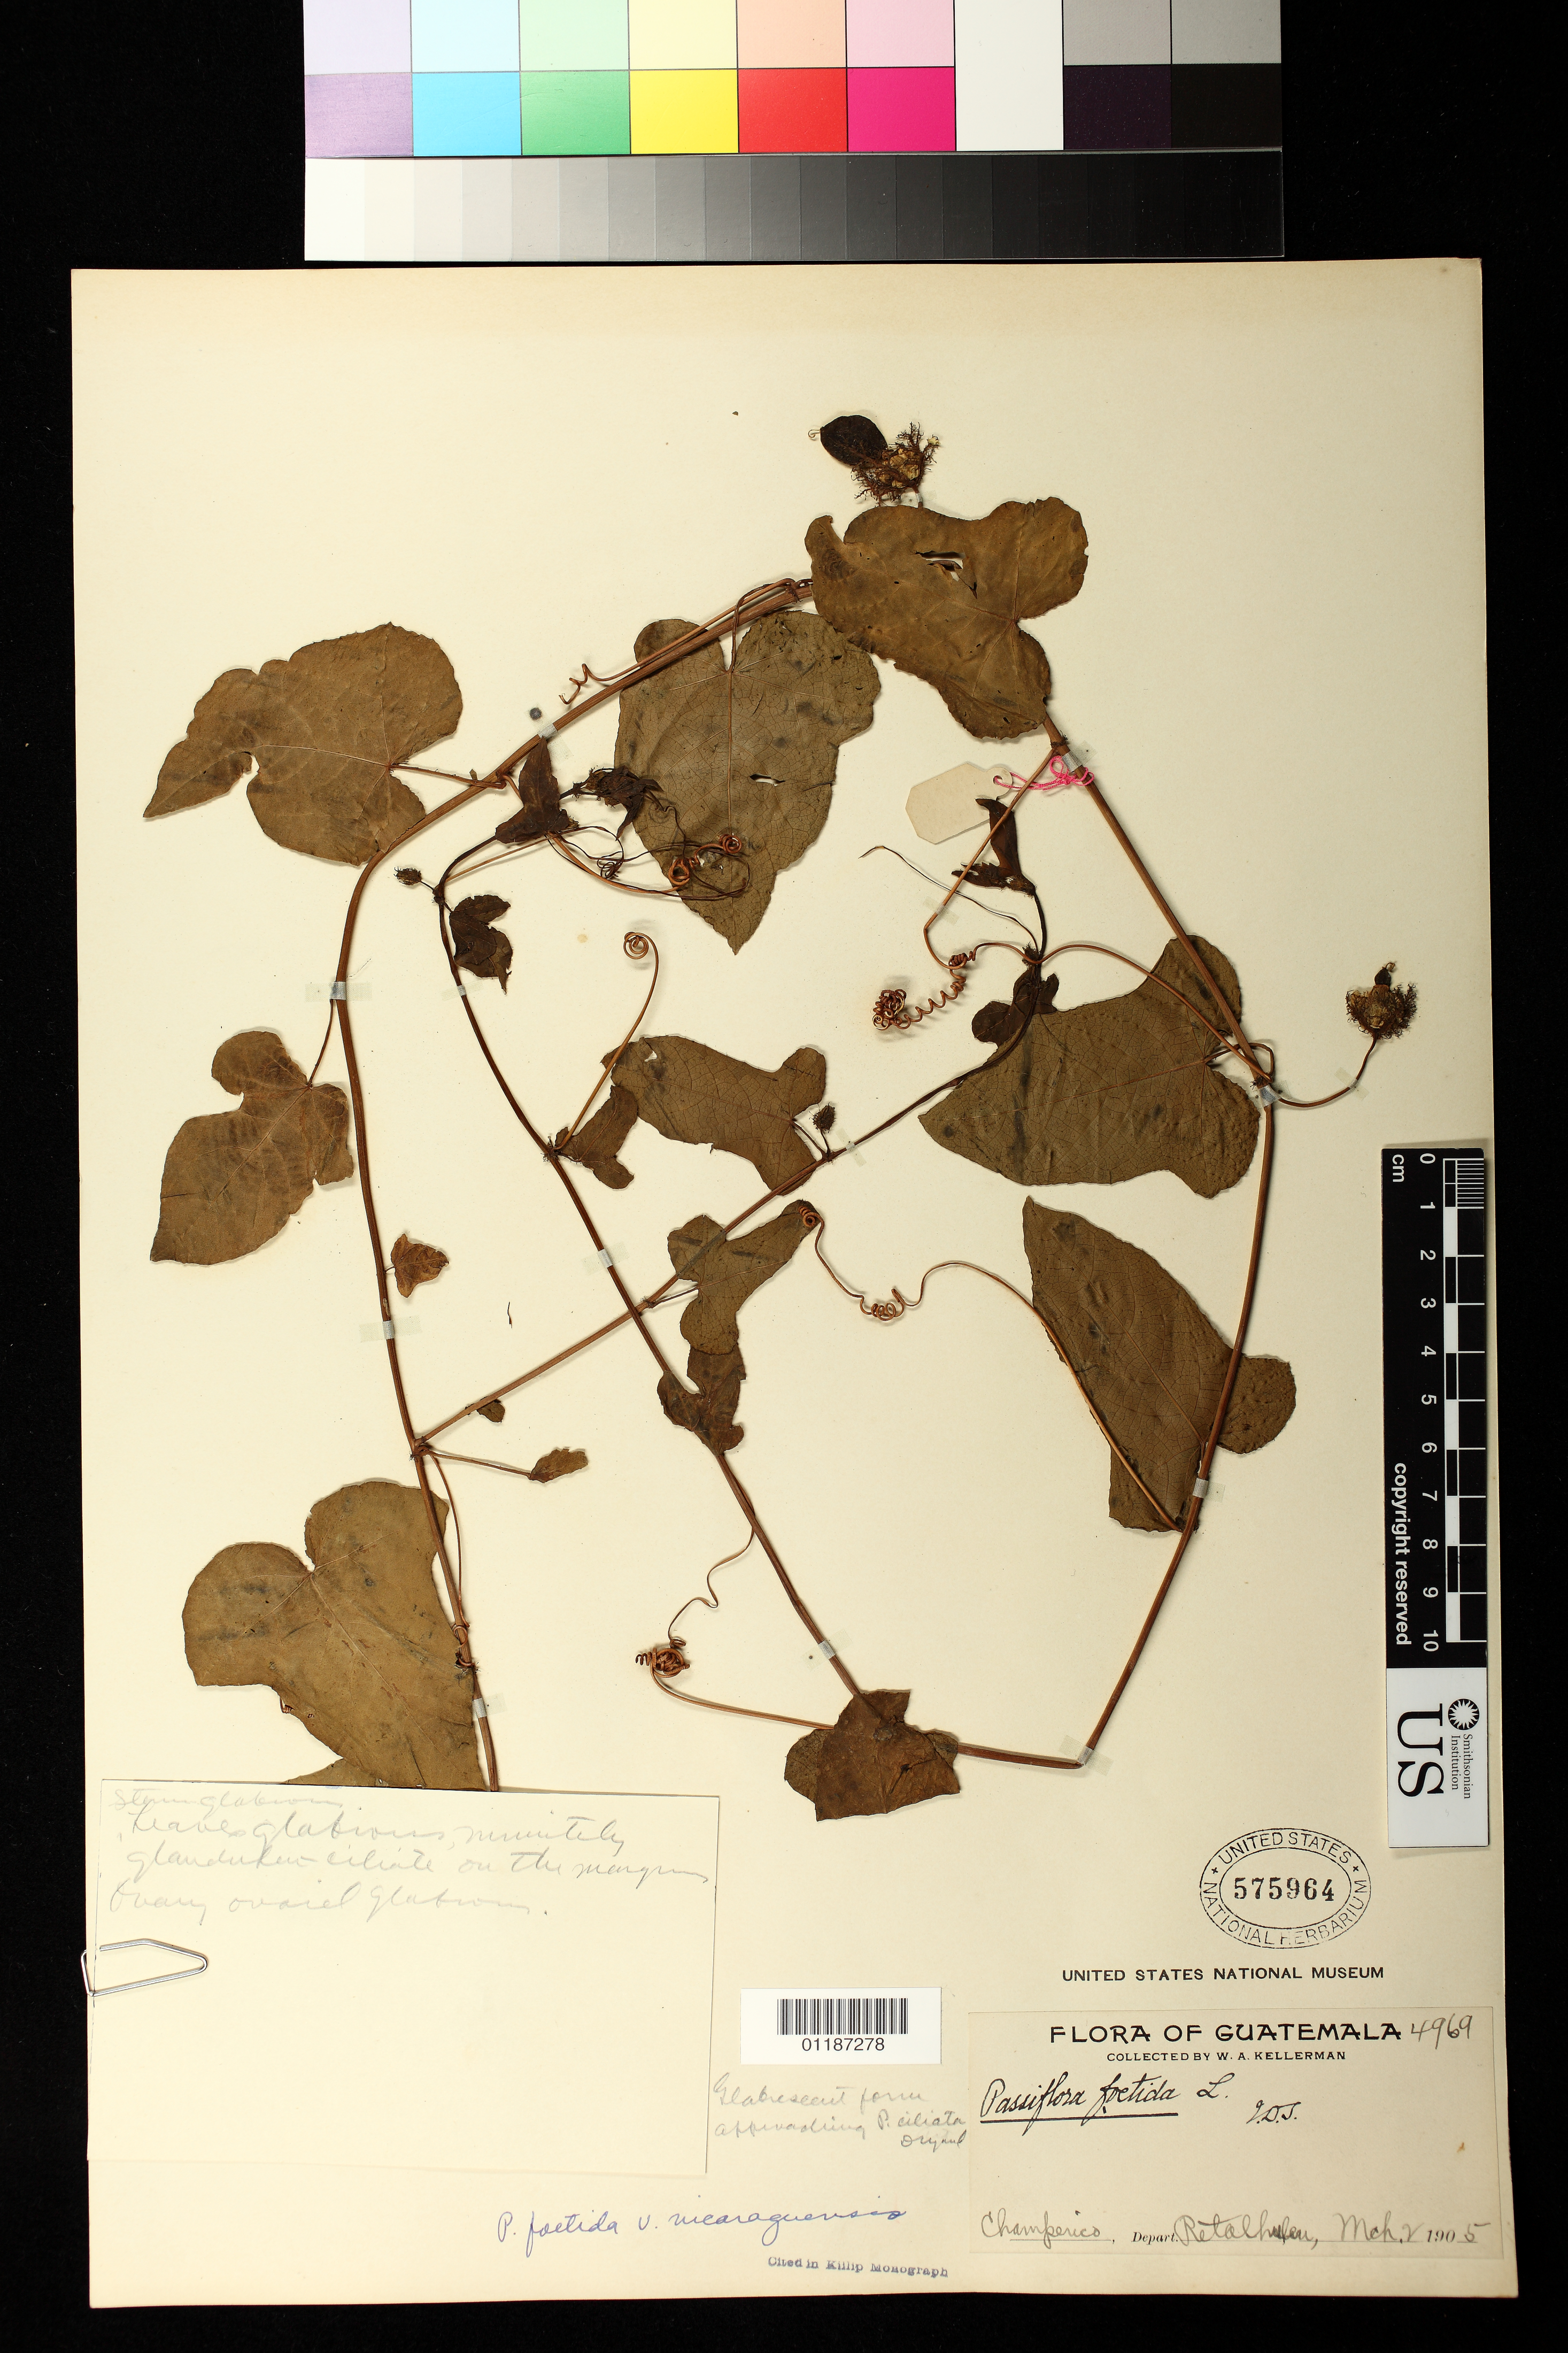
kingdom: Plantae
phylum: Tracheophyta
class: Magnoliopsida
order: Malpighiales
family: Passifloraceae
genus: Passiflora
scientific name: Passiflora foetida var. nicaraguensis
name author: (Killip ex Standl.) Killip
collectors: W. A. Kellerman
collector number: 4969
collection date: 1888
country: Guatemala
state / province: Retalhuleu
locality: Champerico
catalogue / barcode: US 575964